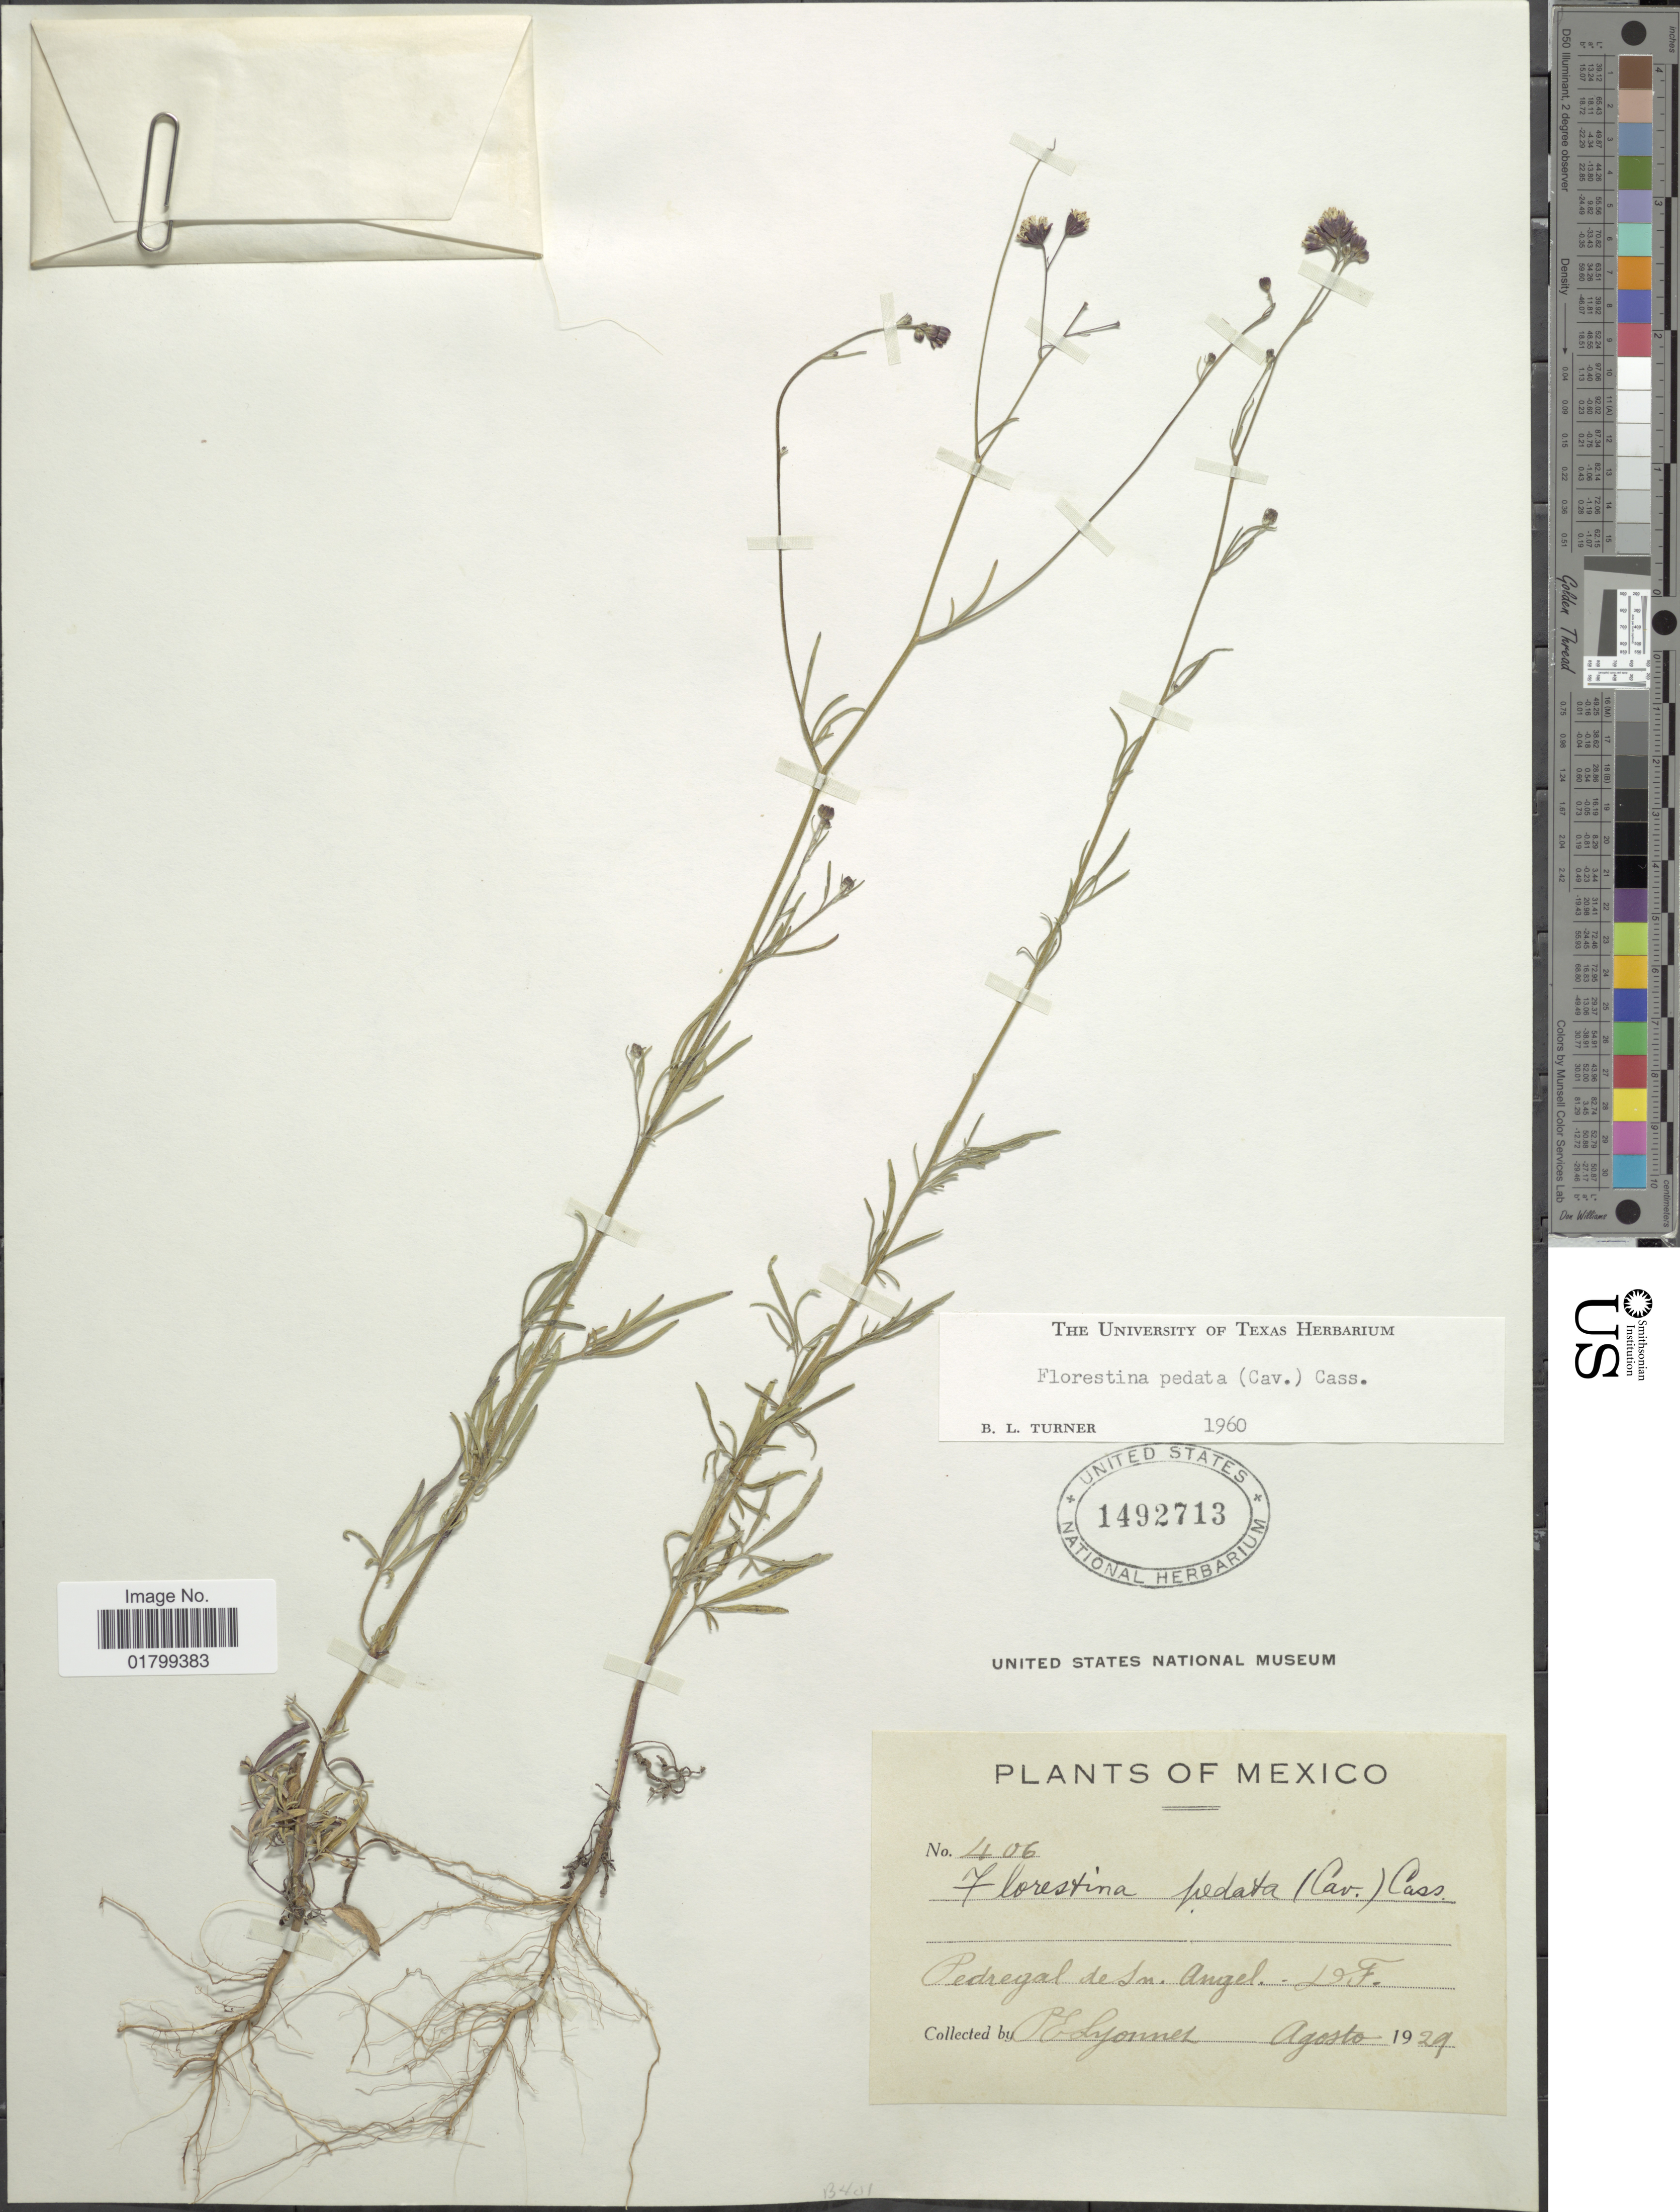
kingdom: Plantae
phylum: Tracheophyta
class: Magnoliopsida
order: Asterales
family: Asteraceae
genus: Florestina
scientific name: Florestina pedata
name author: (Cav.) Cass.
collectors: P. Lyonnet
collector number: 406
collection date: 1929-08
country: Mexico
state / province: Distrito Federal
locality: Pedregal de Sn. Angel, DF.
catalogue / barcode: US 1492713